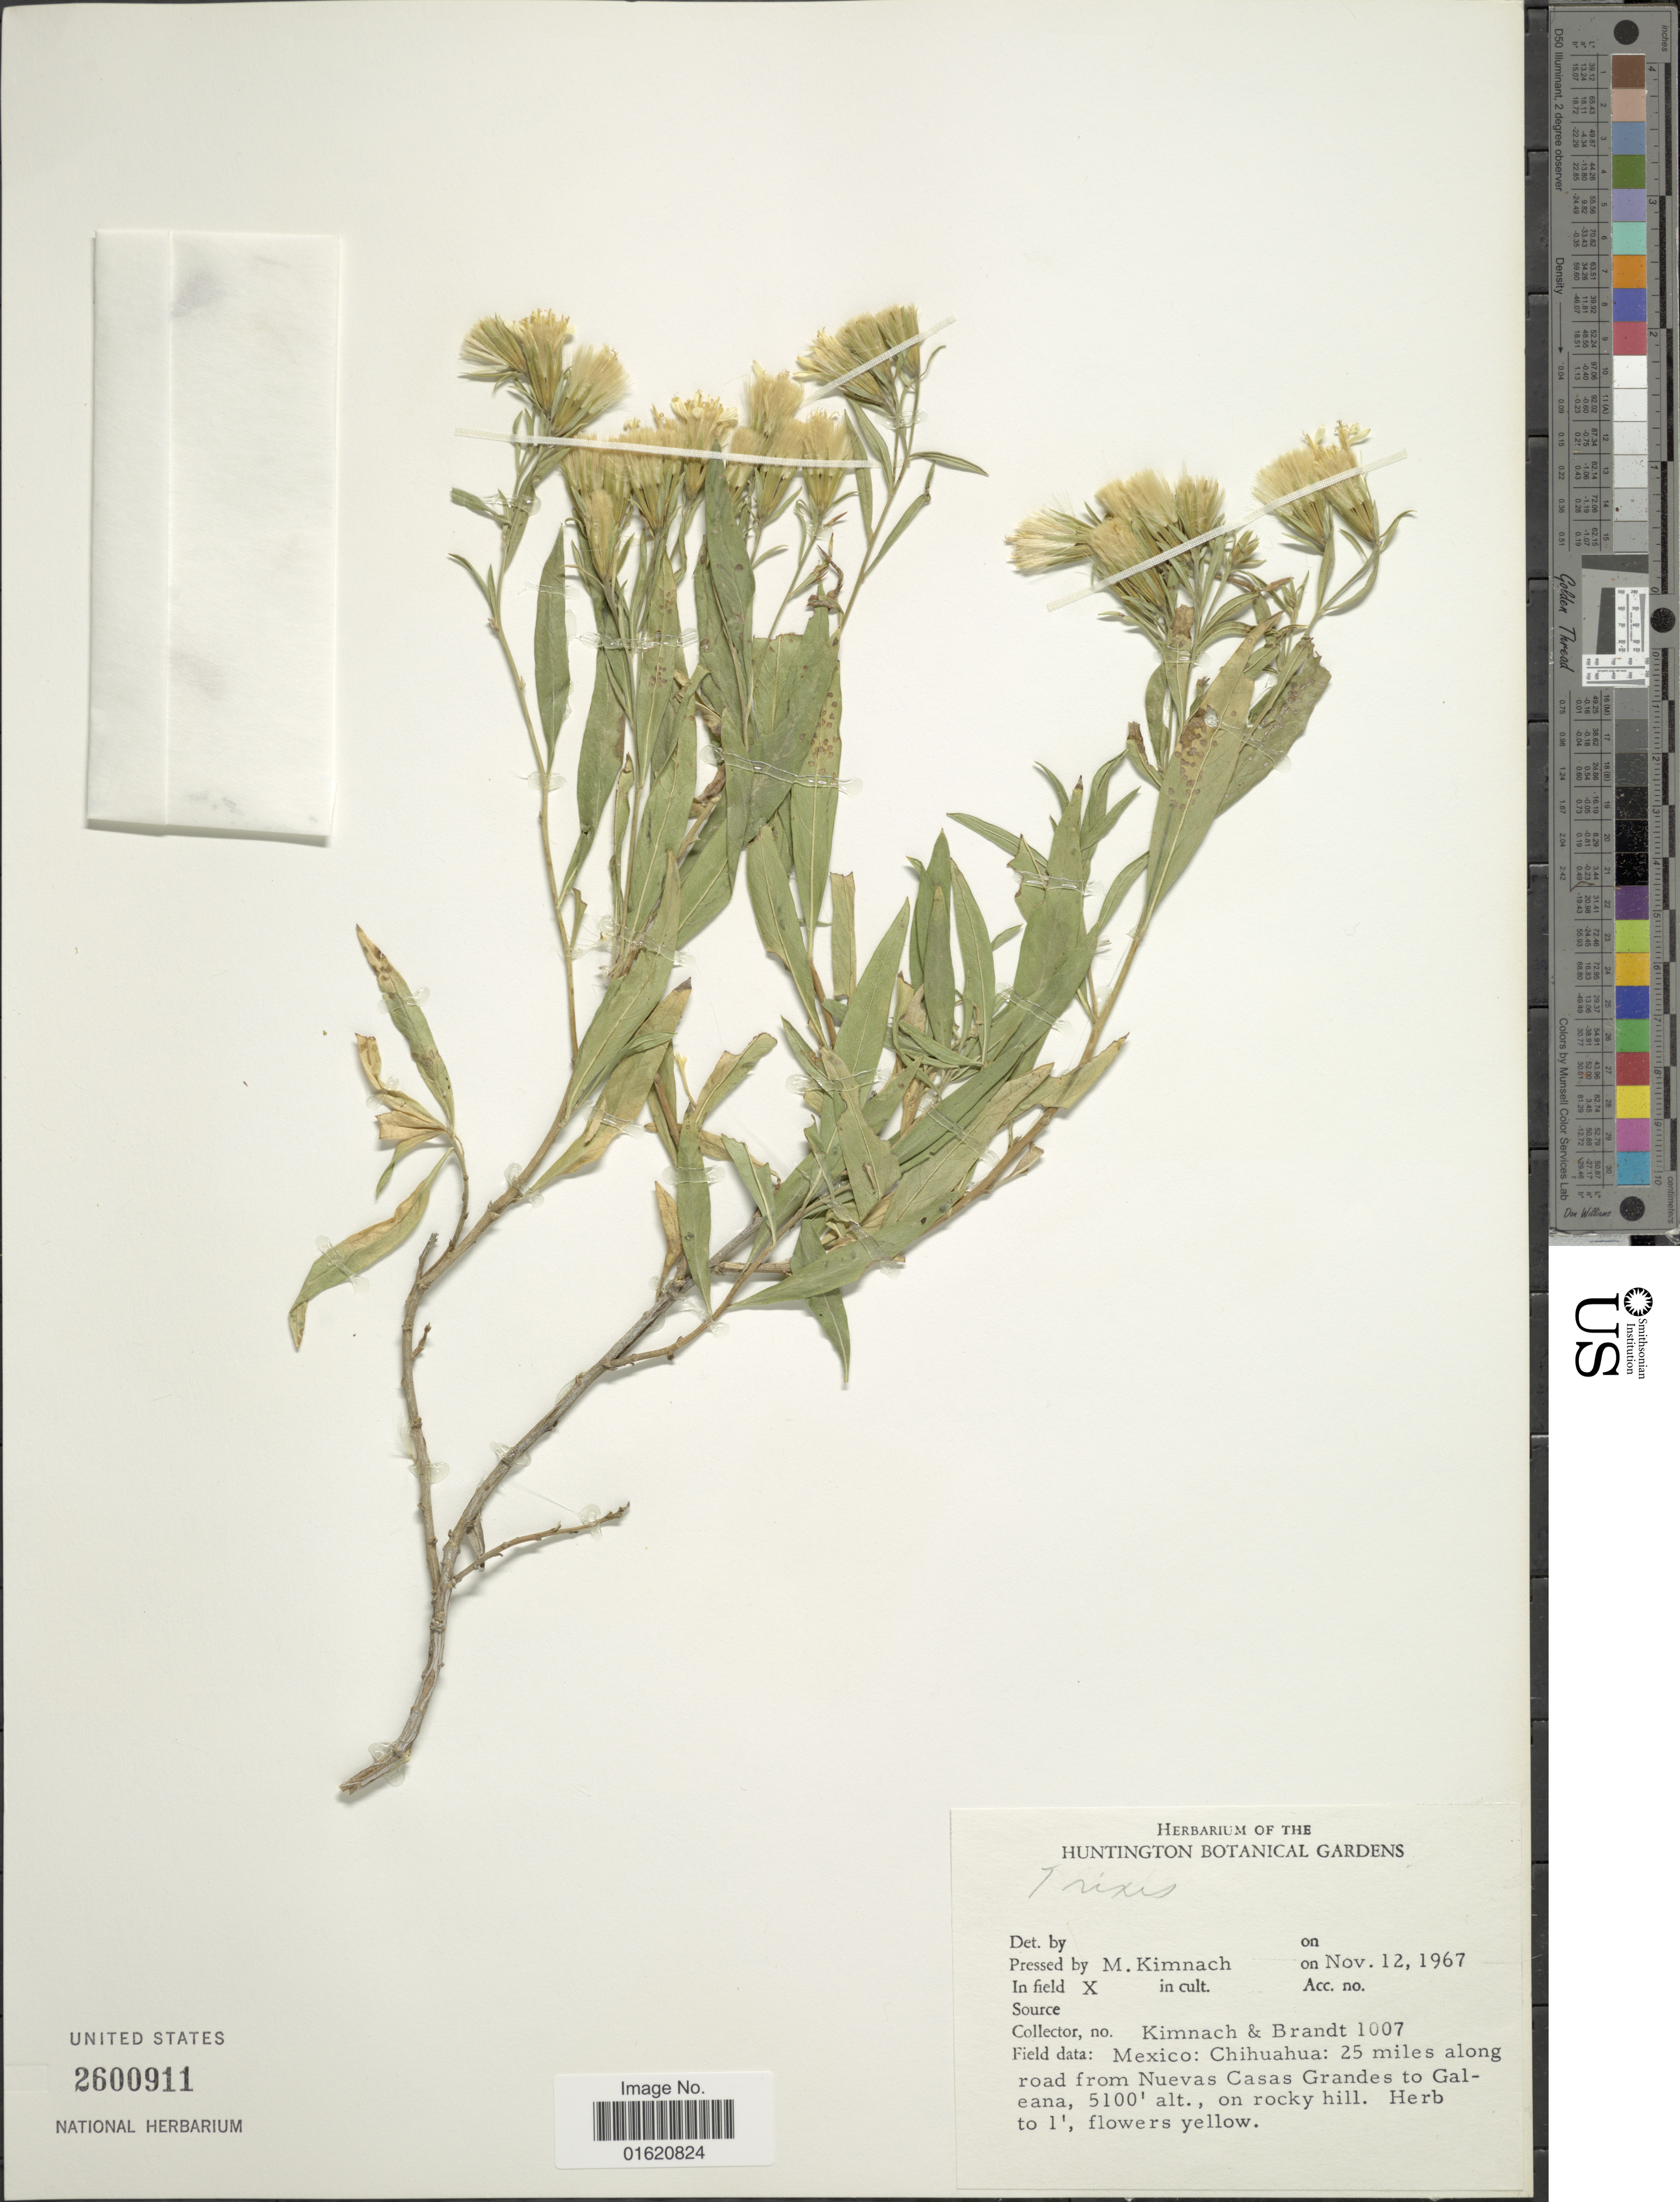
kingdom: Plantae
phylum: Tracheophyta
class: Magnoliopsida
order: Asterales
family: Asteraceae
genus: Trixis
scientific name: Trixis sp.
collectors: -. Kimnach & -. Brandt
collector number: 1007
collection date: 1967-11-12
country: Mexico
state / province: Chihuahua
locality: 25 miles along road from Nuevas Casas Grandes to Galeana, on rocky hill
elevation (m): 1554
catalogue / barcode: US 2600911